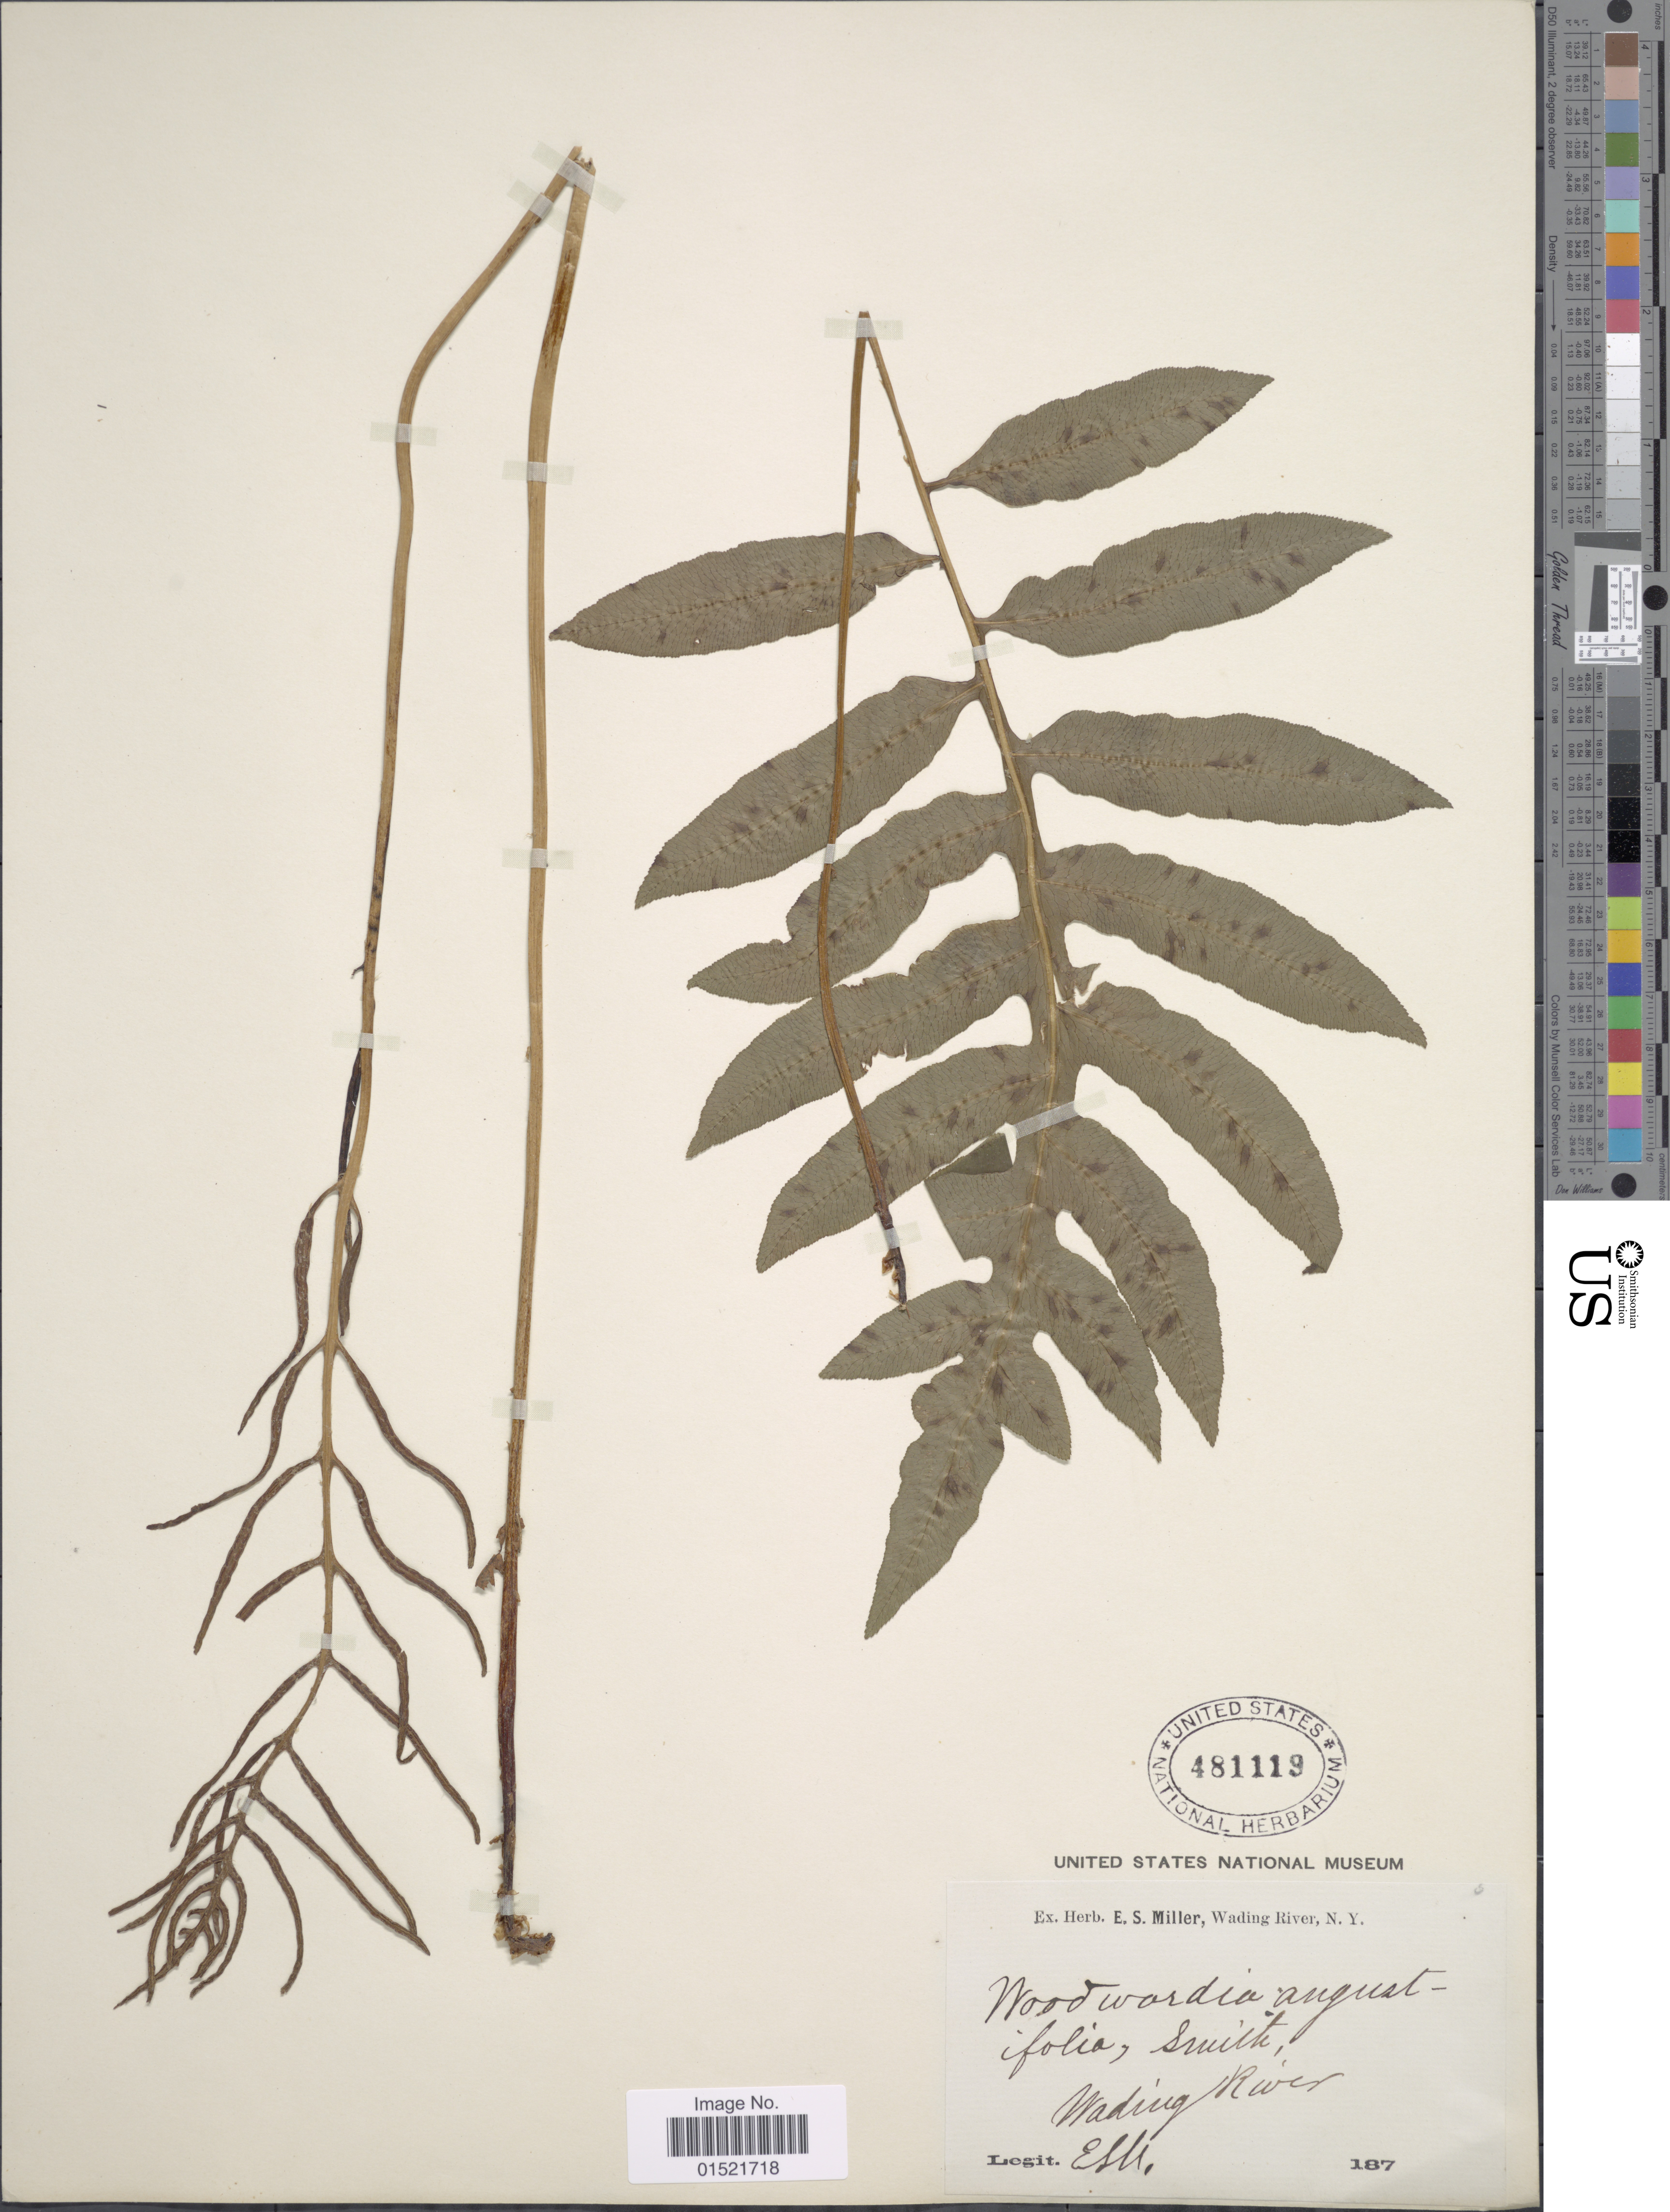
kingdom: Plantae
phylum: Tracheophyta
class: Polypodiopsida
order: Polypodiales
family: Blechnaceae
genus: Woodwardia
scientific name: Woodwardia areolata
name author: (L.) T. Moore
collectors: E. S. Miller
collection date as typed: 187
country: United States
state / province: New York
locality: Wading River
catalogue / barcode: US 481119